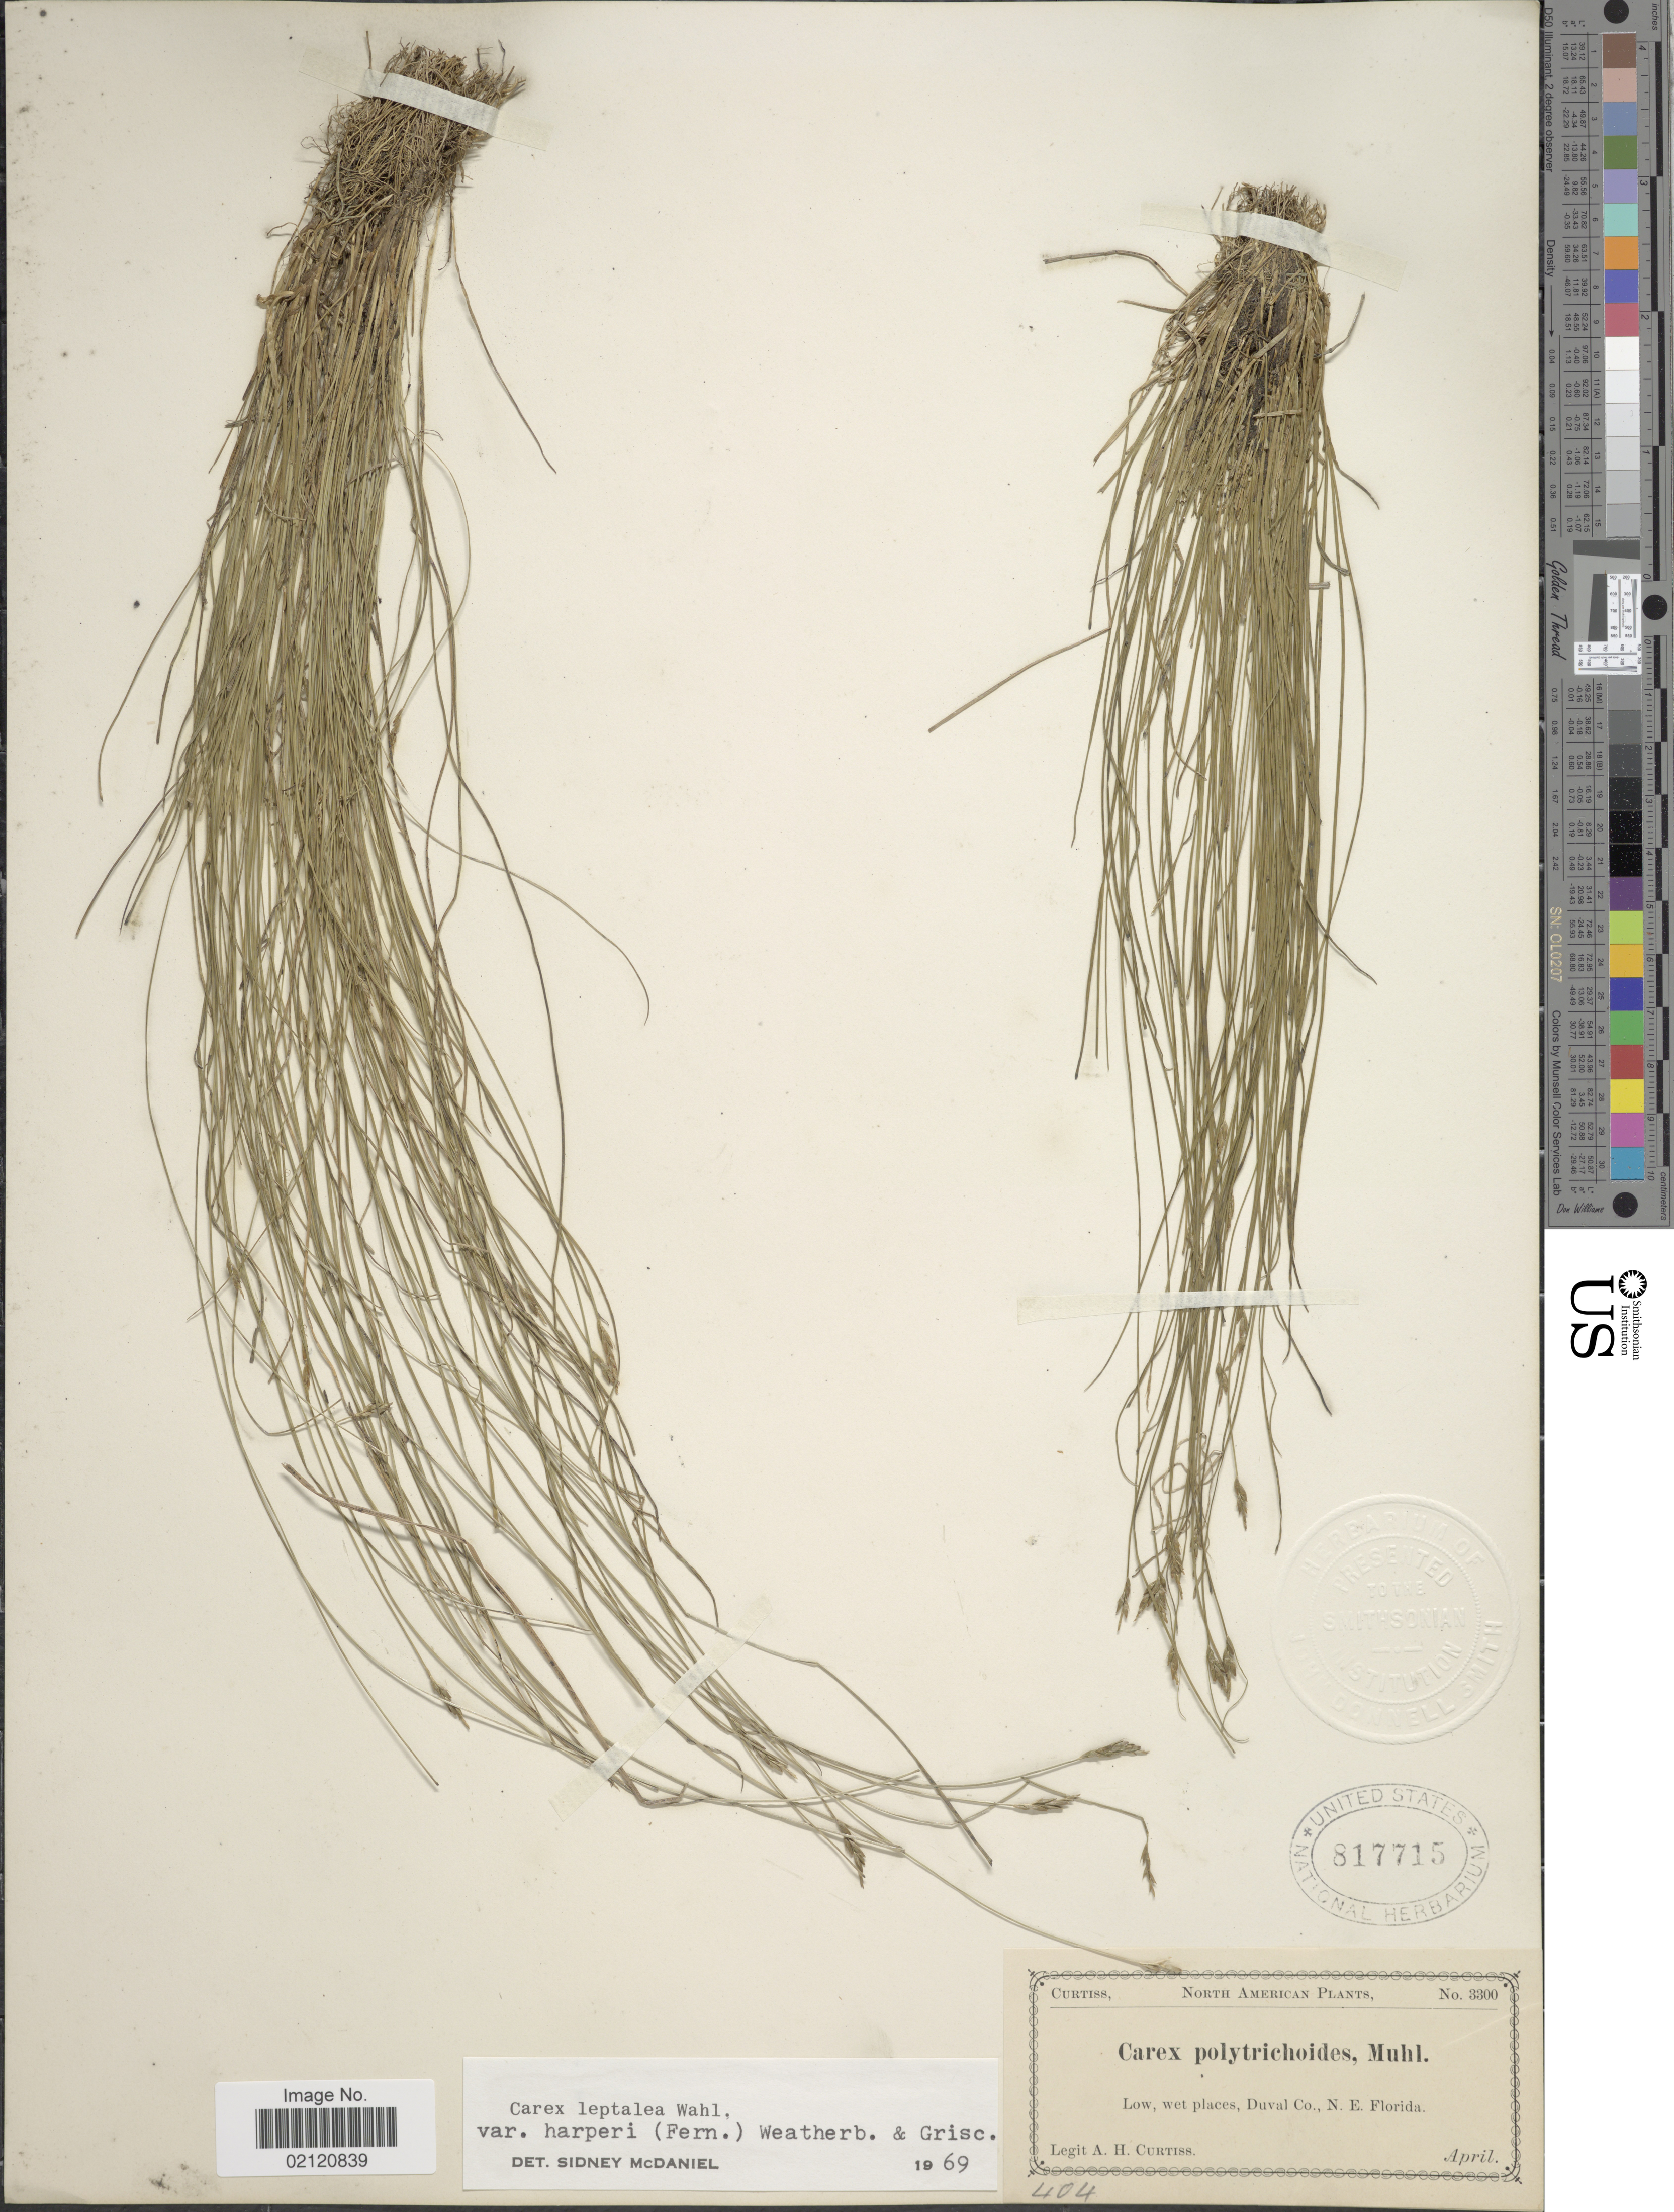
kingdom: Plantae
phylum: Tracheophyta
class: Liliopsida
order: Poales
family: Cyperaceae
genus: Carex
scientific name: Carex leptalea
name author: Wahlenb.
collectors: A. H. Curtiss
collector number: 404/3300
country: United States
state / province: Florida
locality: Low, wet places, Duval Co., N.E. Florida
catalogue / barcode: US 817715